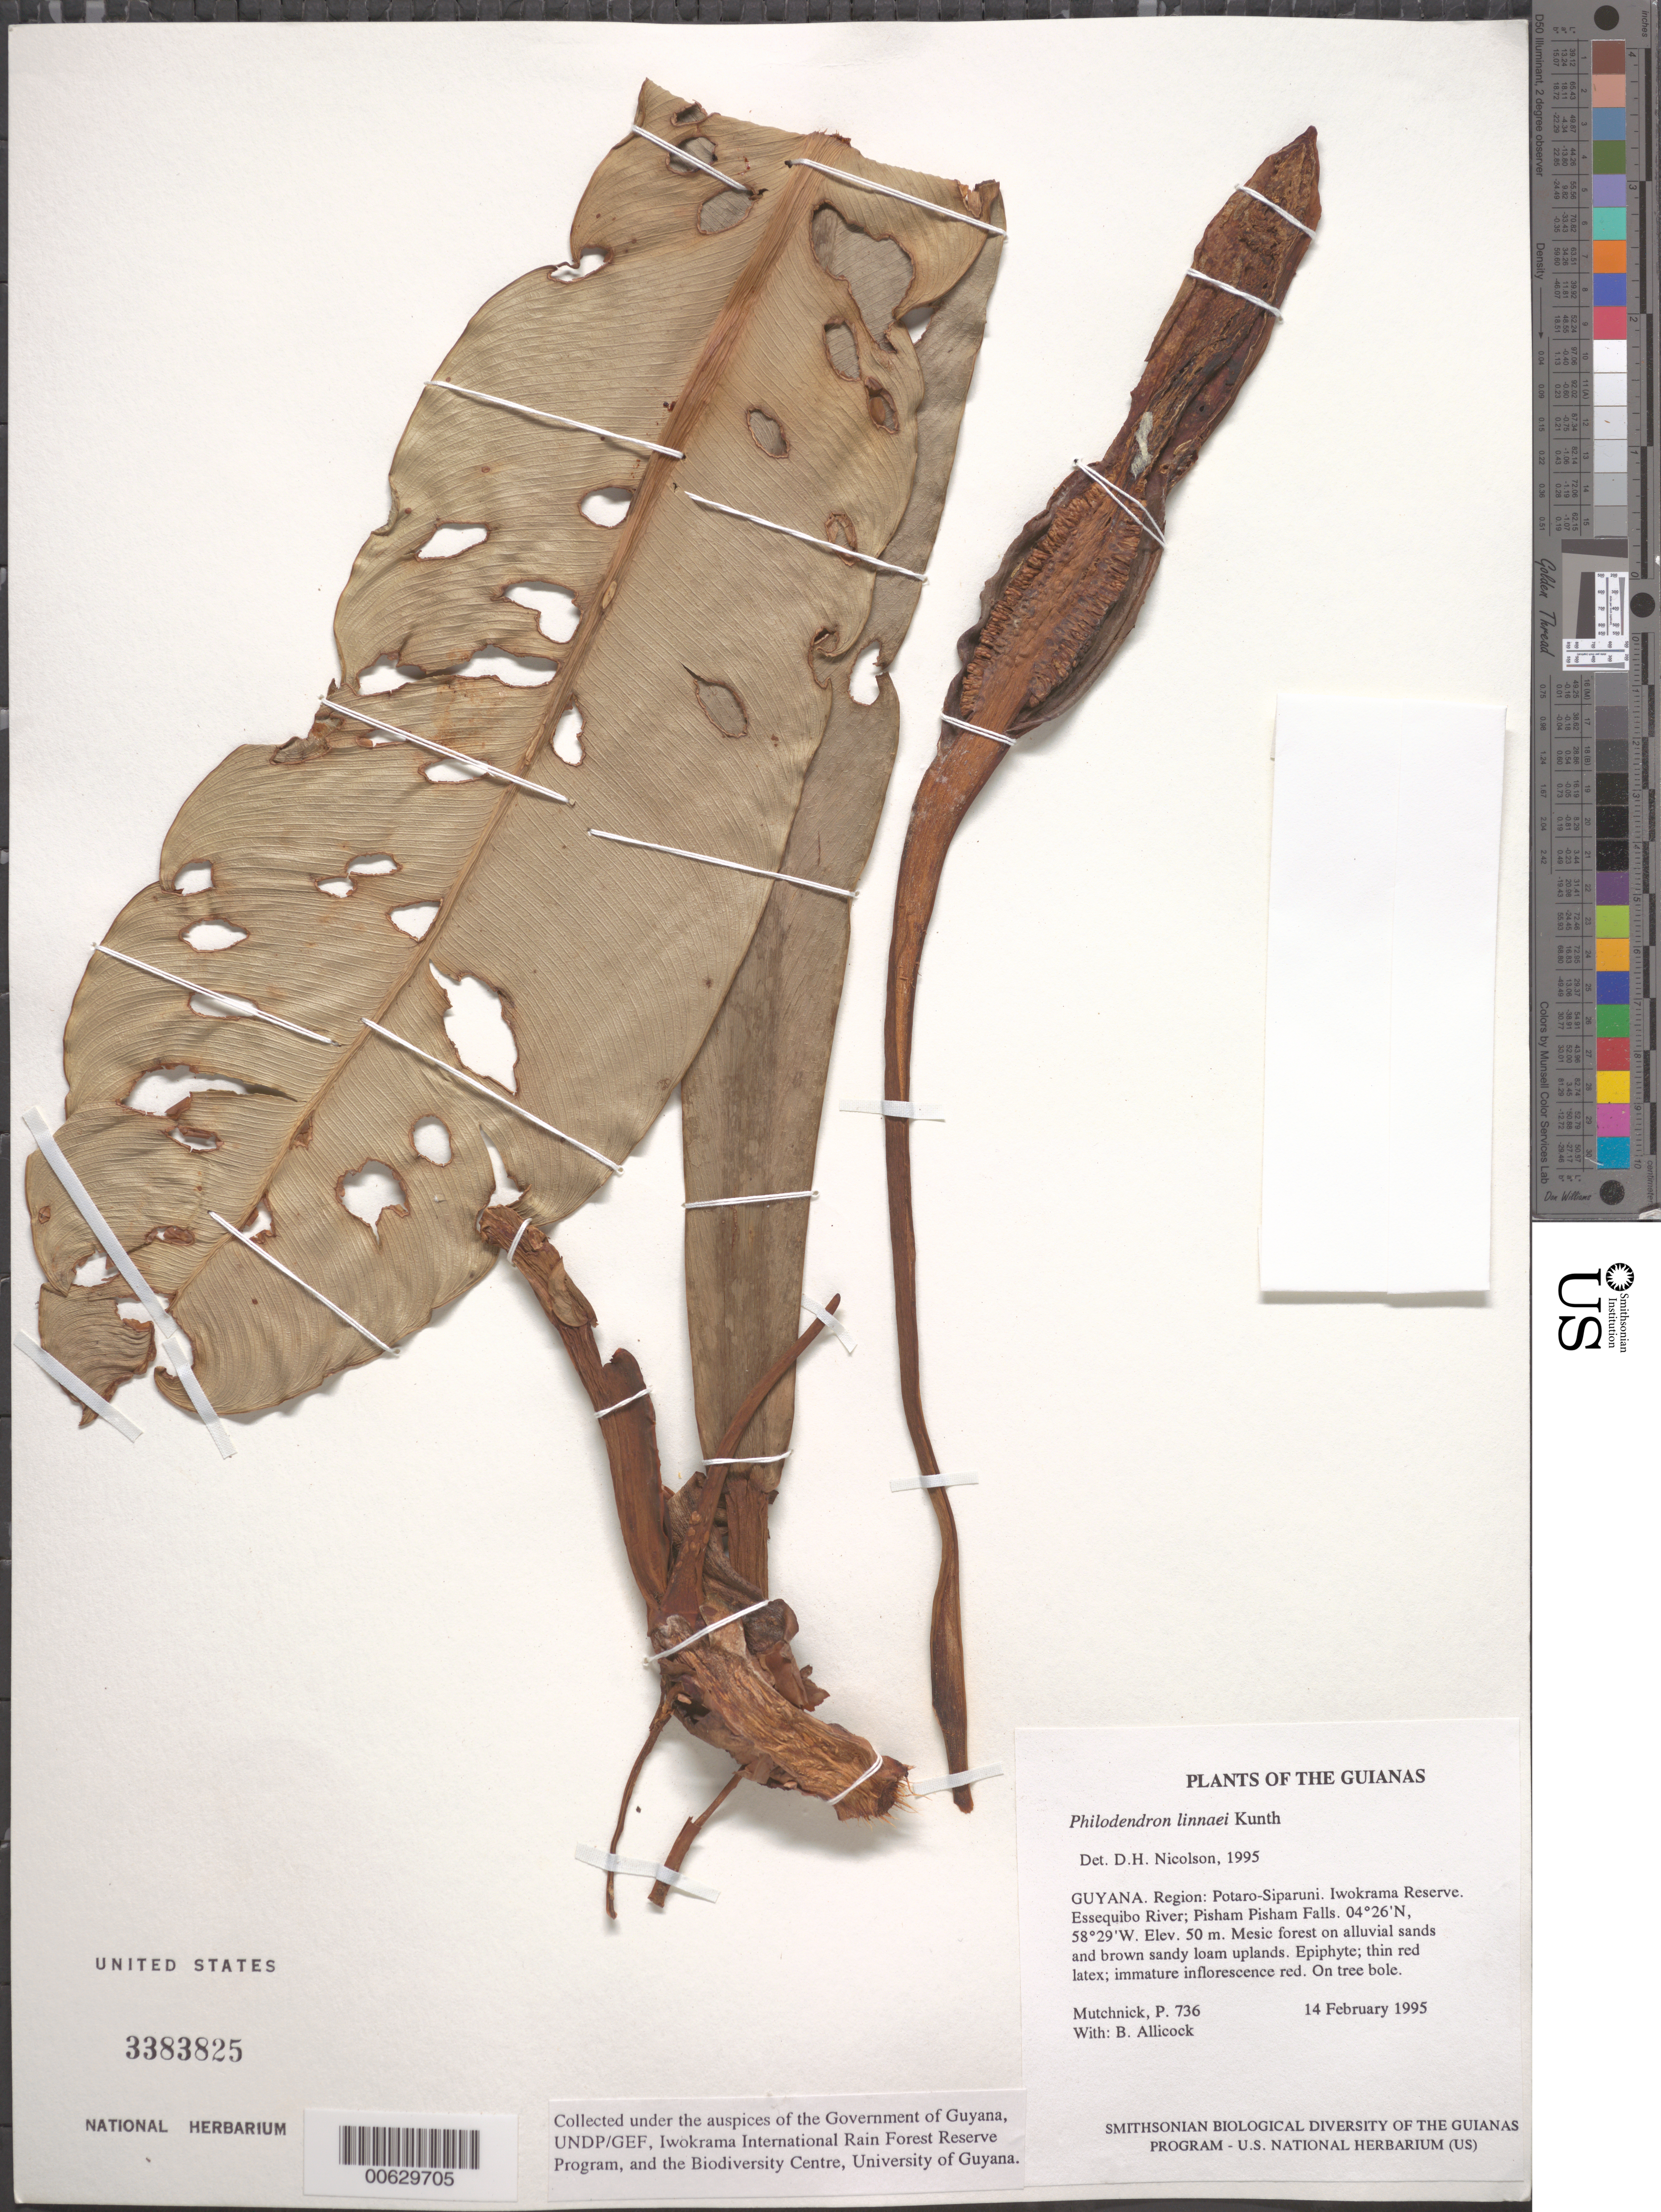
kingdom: Plantae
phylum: Tracheophyta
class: Liliopsida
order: Alismatales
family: Araceae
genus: Philodendron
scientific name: Philodendron linnaei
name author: Kunth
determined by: Nicolson, Dan H.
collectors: P. Mutchnick & B. Allicock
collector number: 736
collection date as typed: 14 February 1995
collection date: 1995-02-14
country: Guyana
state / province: Potaro-Siparuni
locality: Iwokrama Reserve. Essequibo River; Pisham Pisham Falls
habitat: Mesic forest on alluvial sands and brown sandy loam uplands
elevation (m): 50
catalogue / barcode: US 3383825